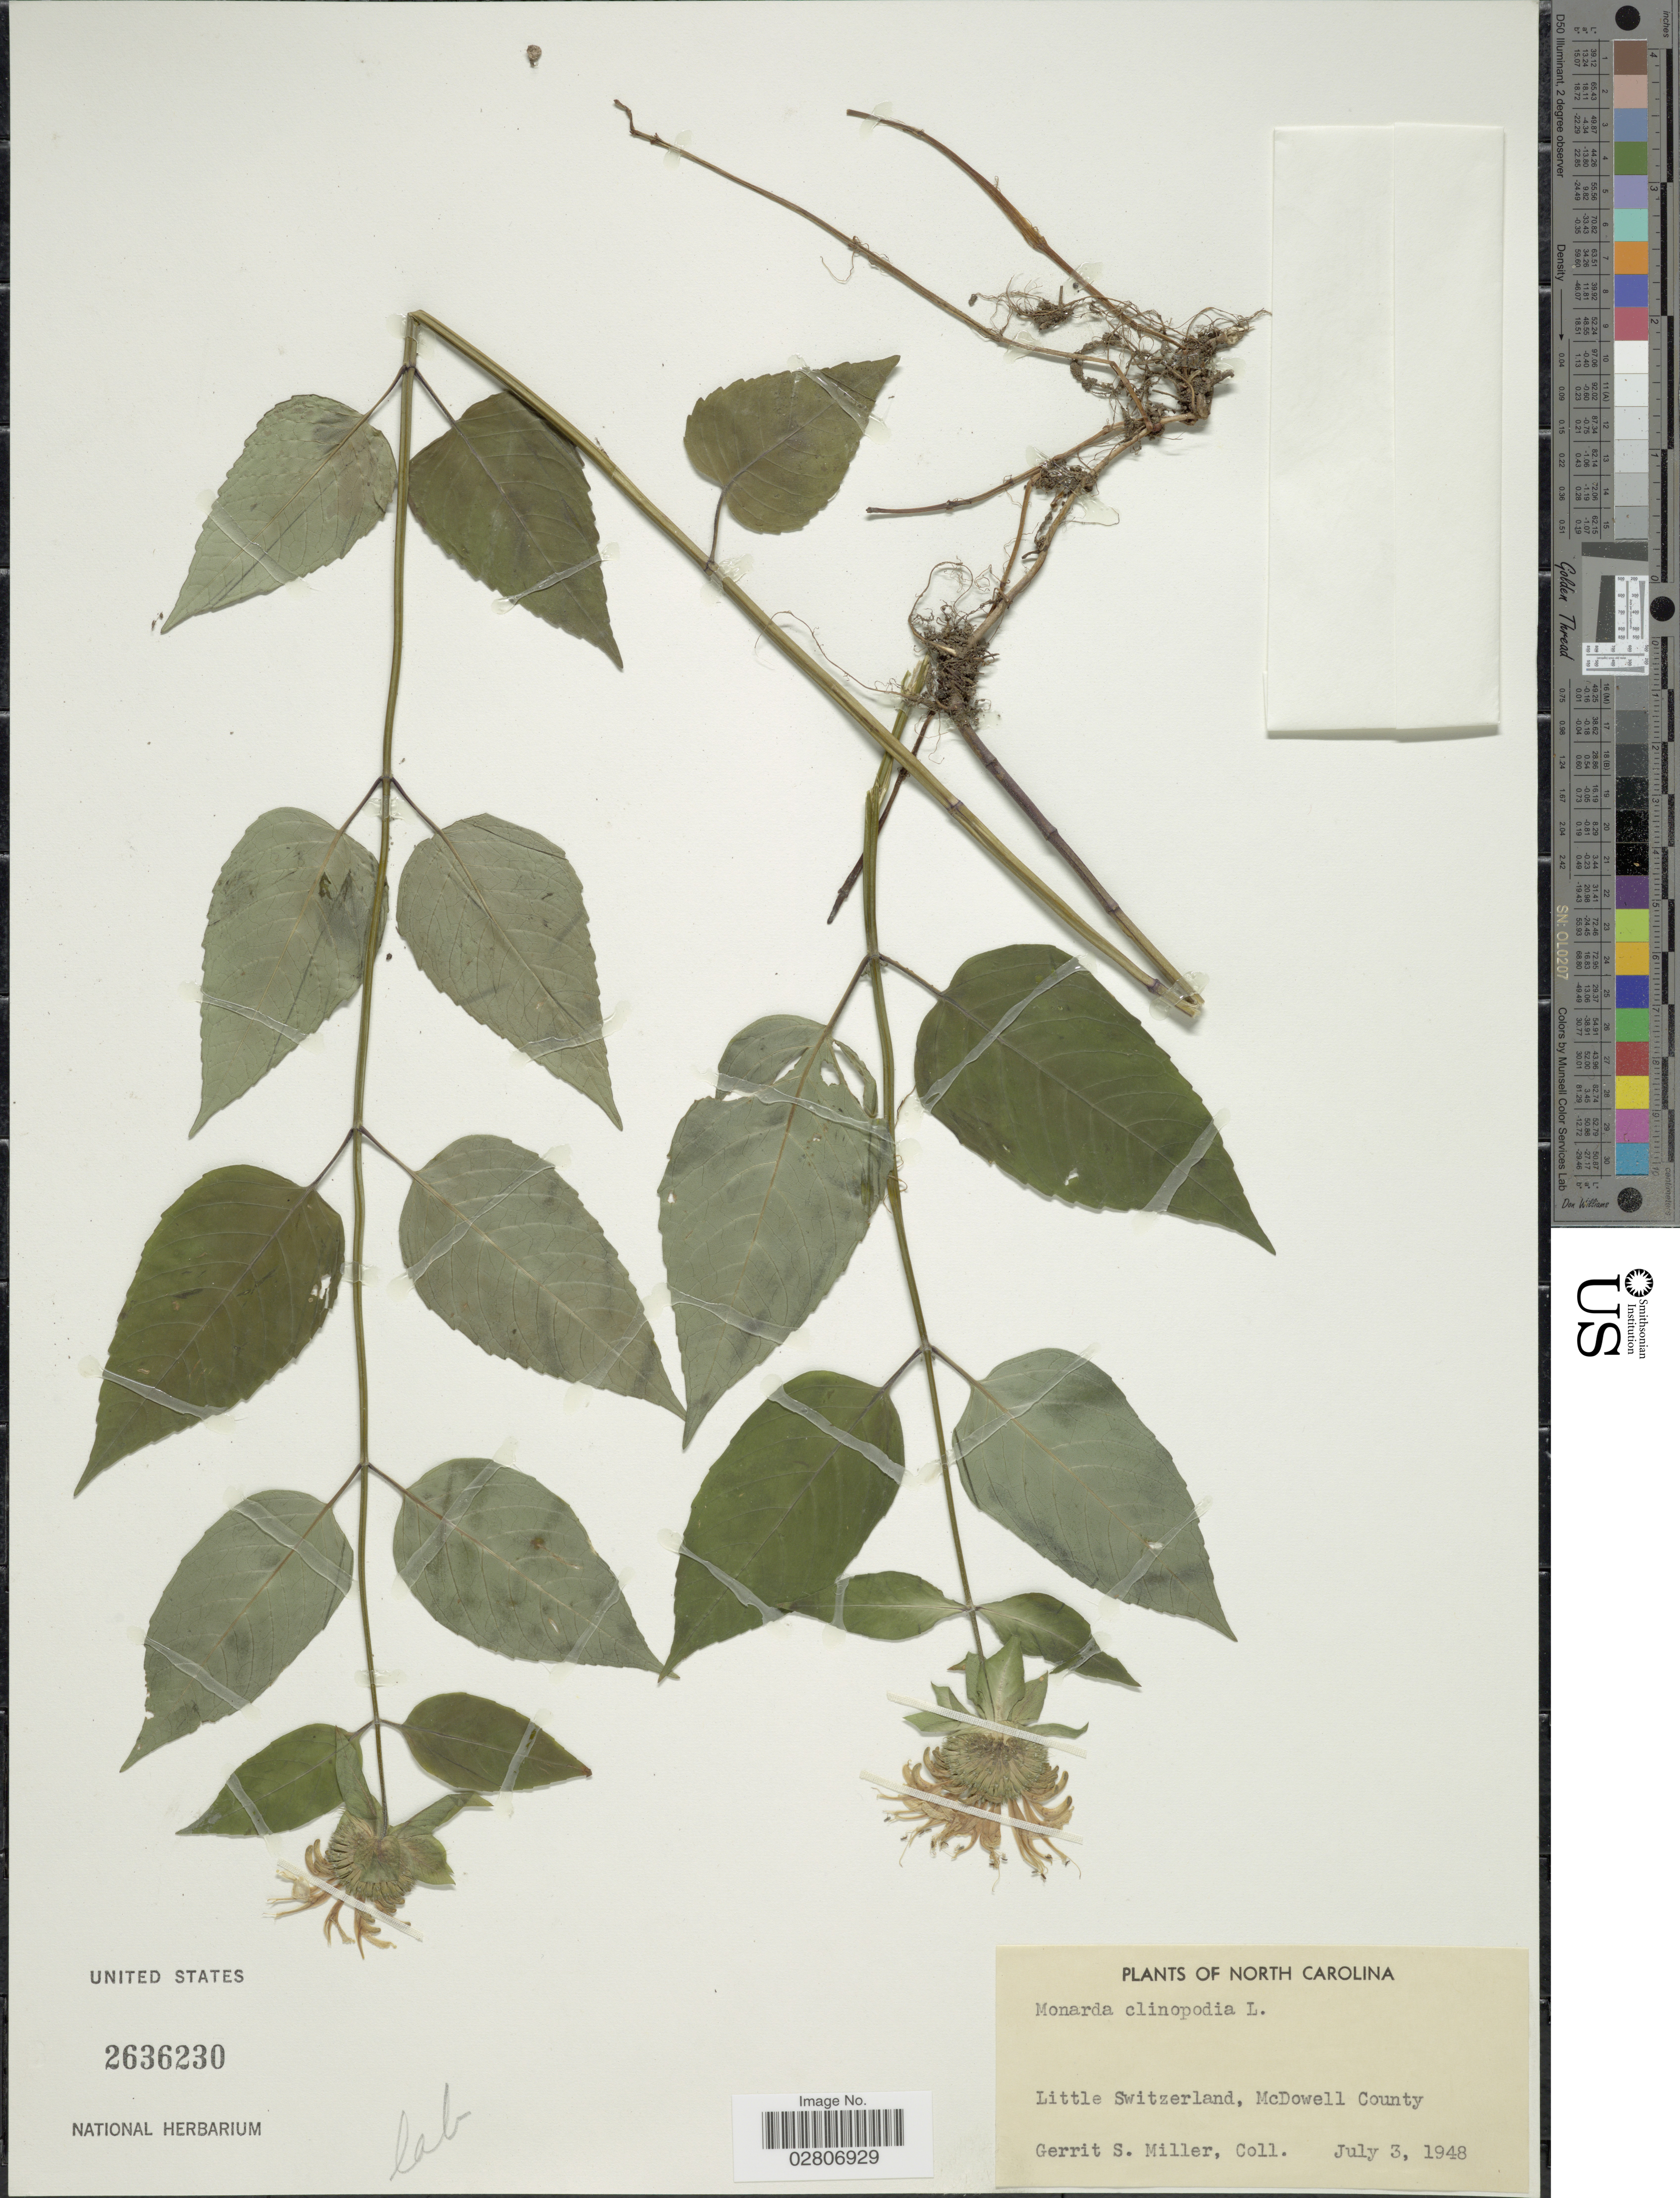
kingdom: Plantae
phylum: Tracheophyta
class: Magnoliopsida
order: Lamiales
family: Lamiaceae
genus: Monarda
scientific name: Monarda clinopodia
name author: L.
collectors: G. S. Miller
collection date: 1948-07-03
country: United States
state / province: North Carolina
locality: Little Switzerland, McDowell County.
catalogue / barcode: US 2636230